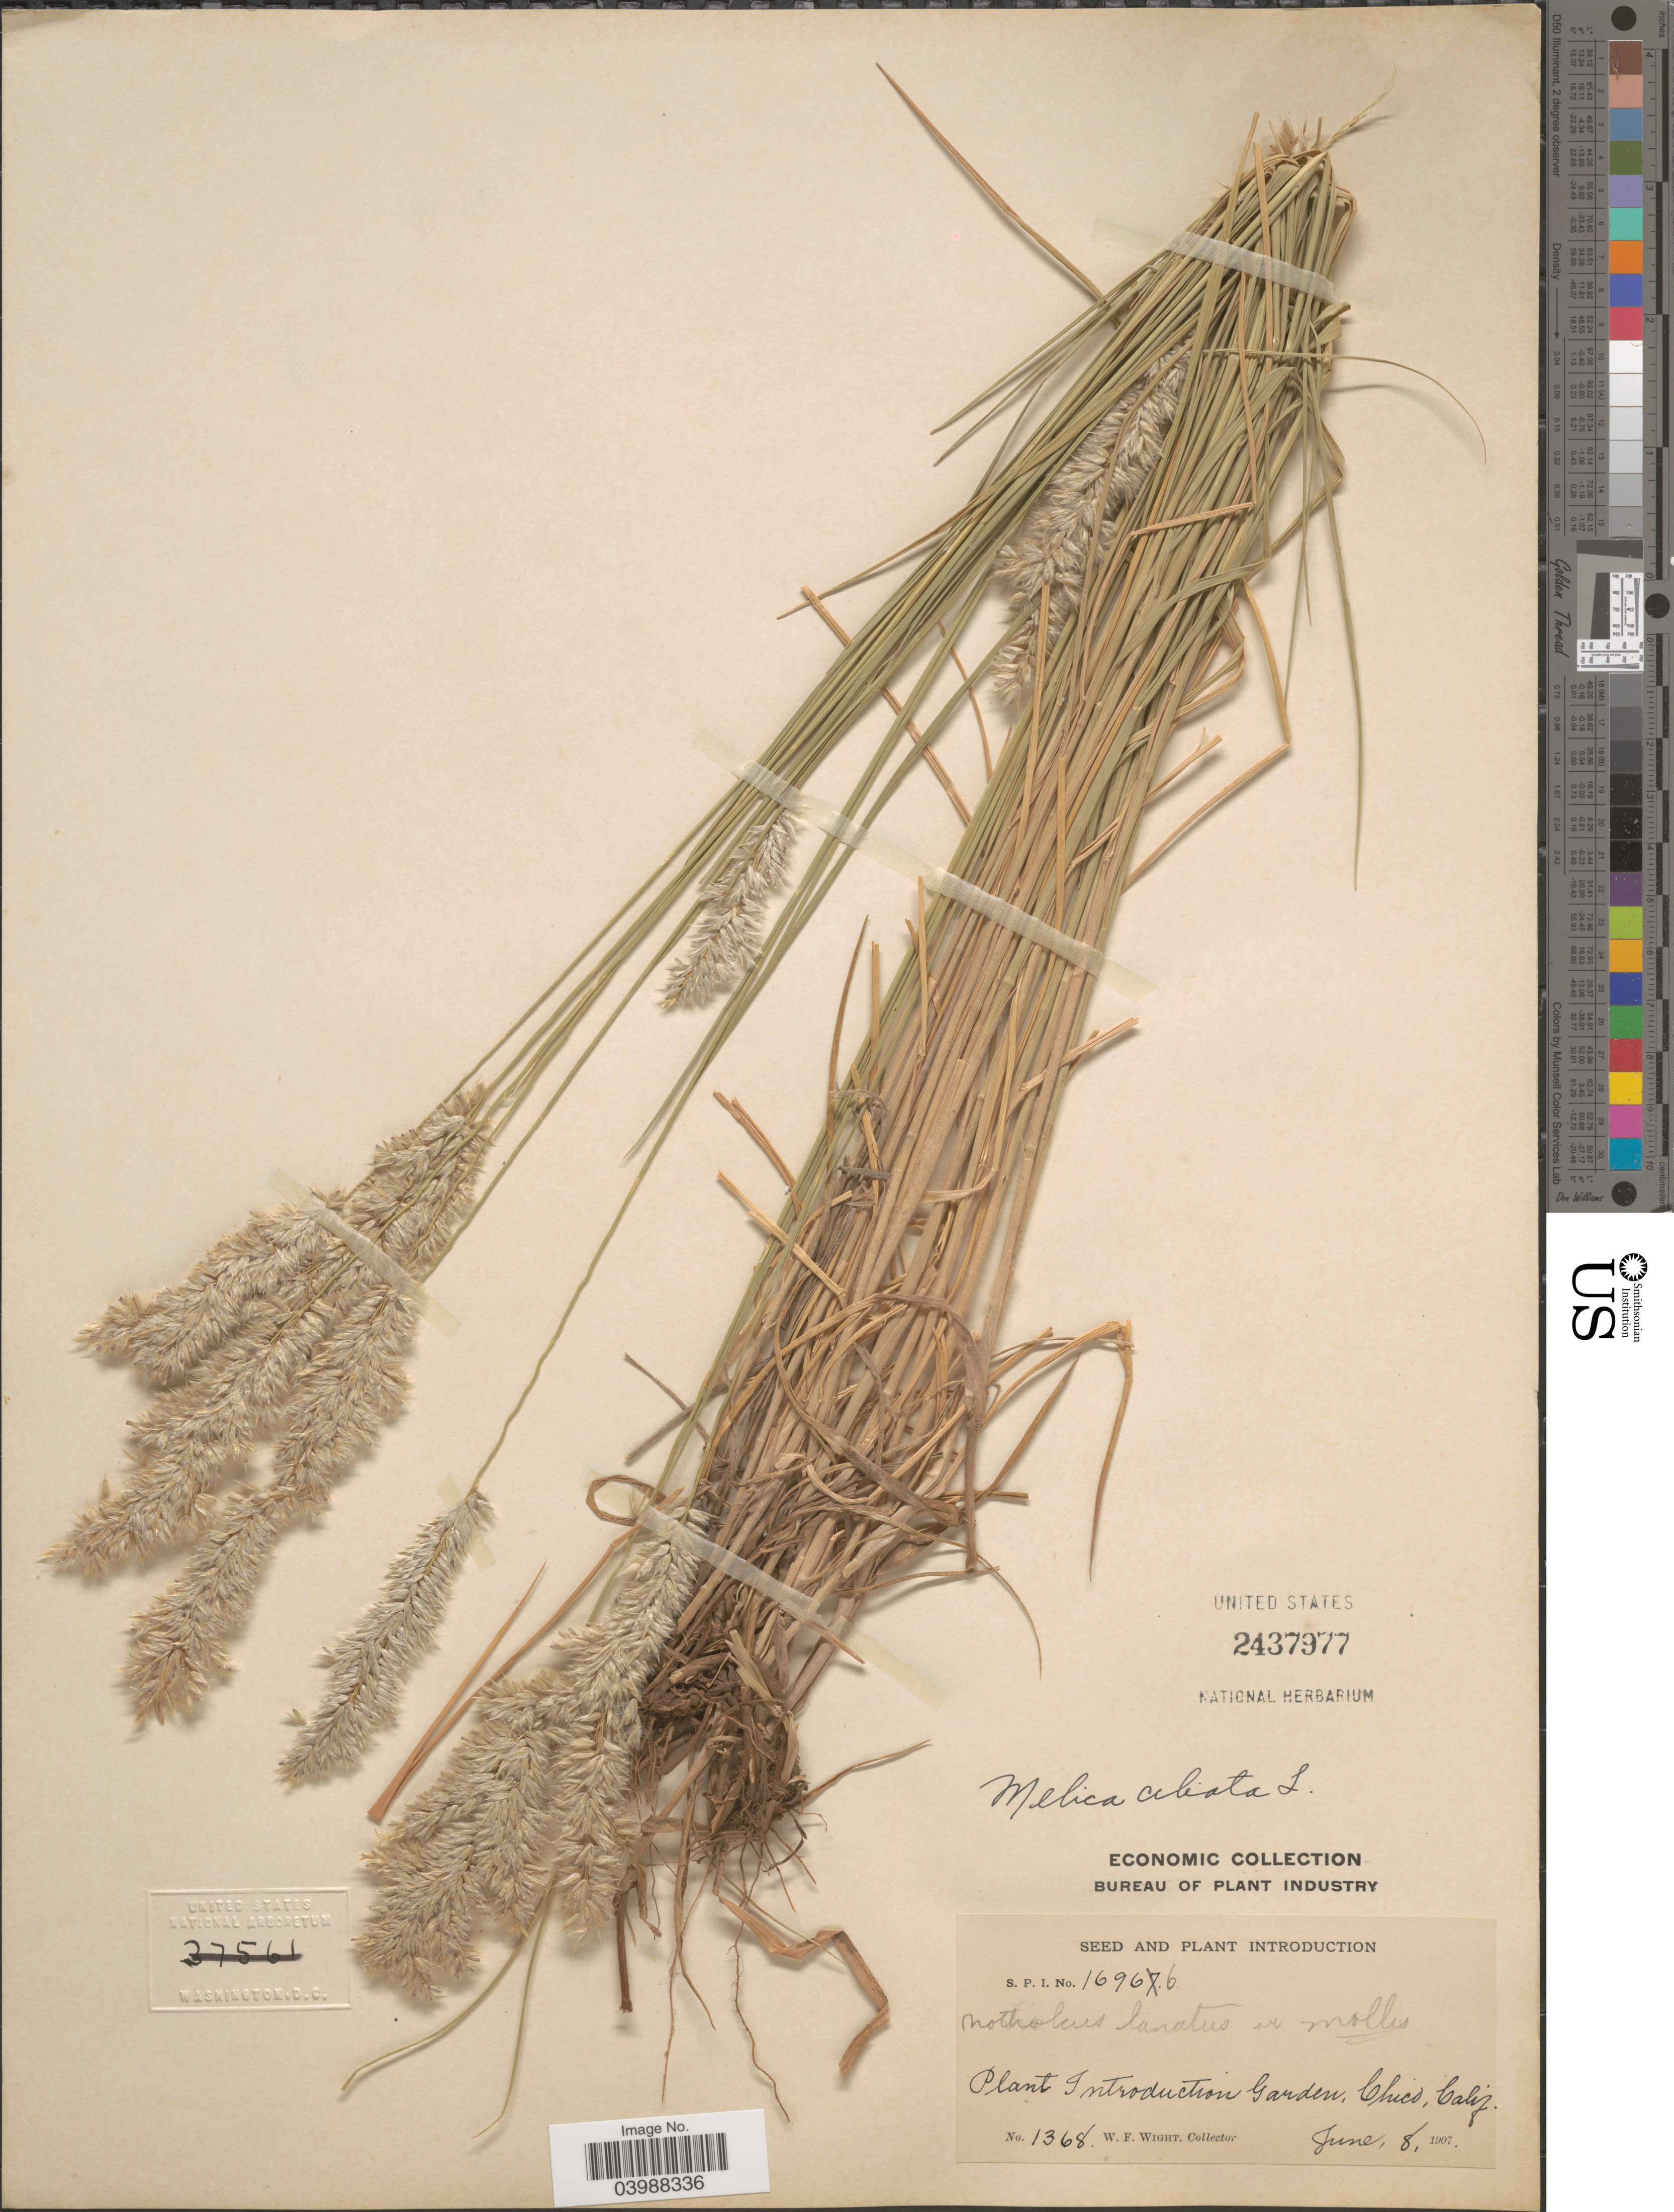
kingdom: Plantae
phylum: Tracheophyta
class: Liliopsida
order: Poales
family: Poaceae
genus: Melica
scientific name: Melica ciliata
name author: L.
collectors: W. Wight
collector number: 1368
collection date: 1907-06-08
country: United States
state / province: California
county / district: Butte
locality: Plant Introduction Garden, Chico.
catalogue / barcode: US 2437977